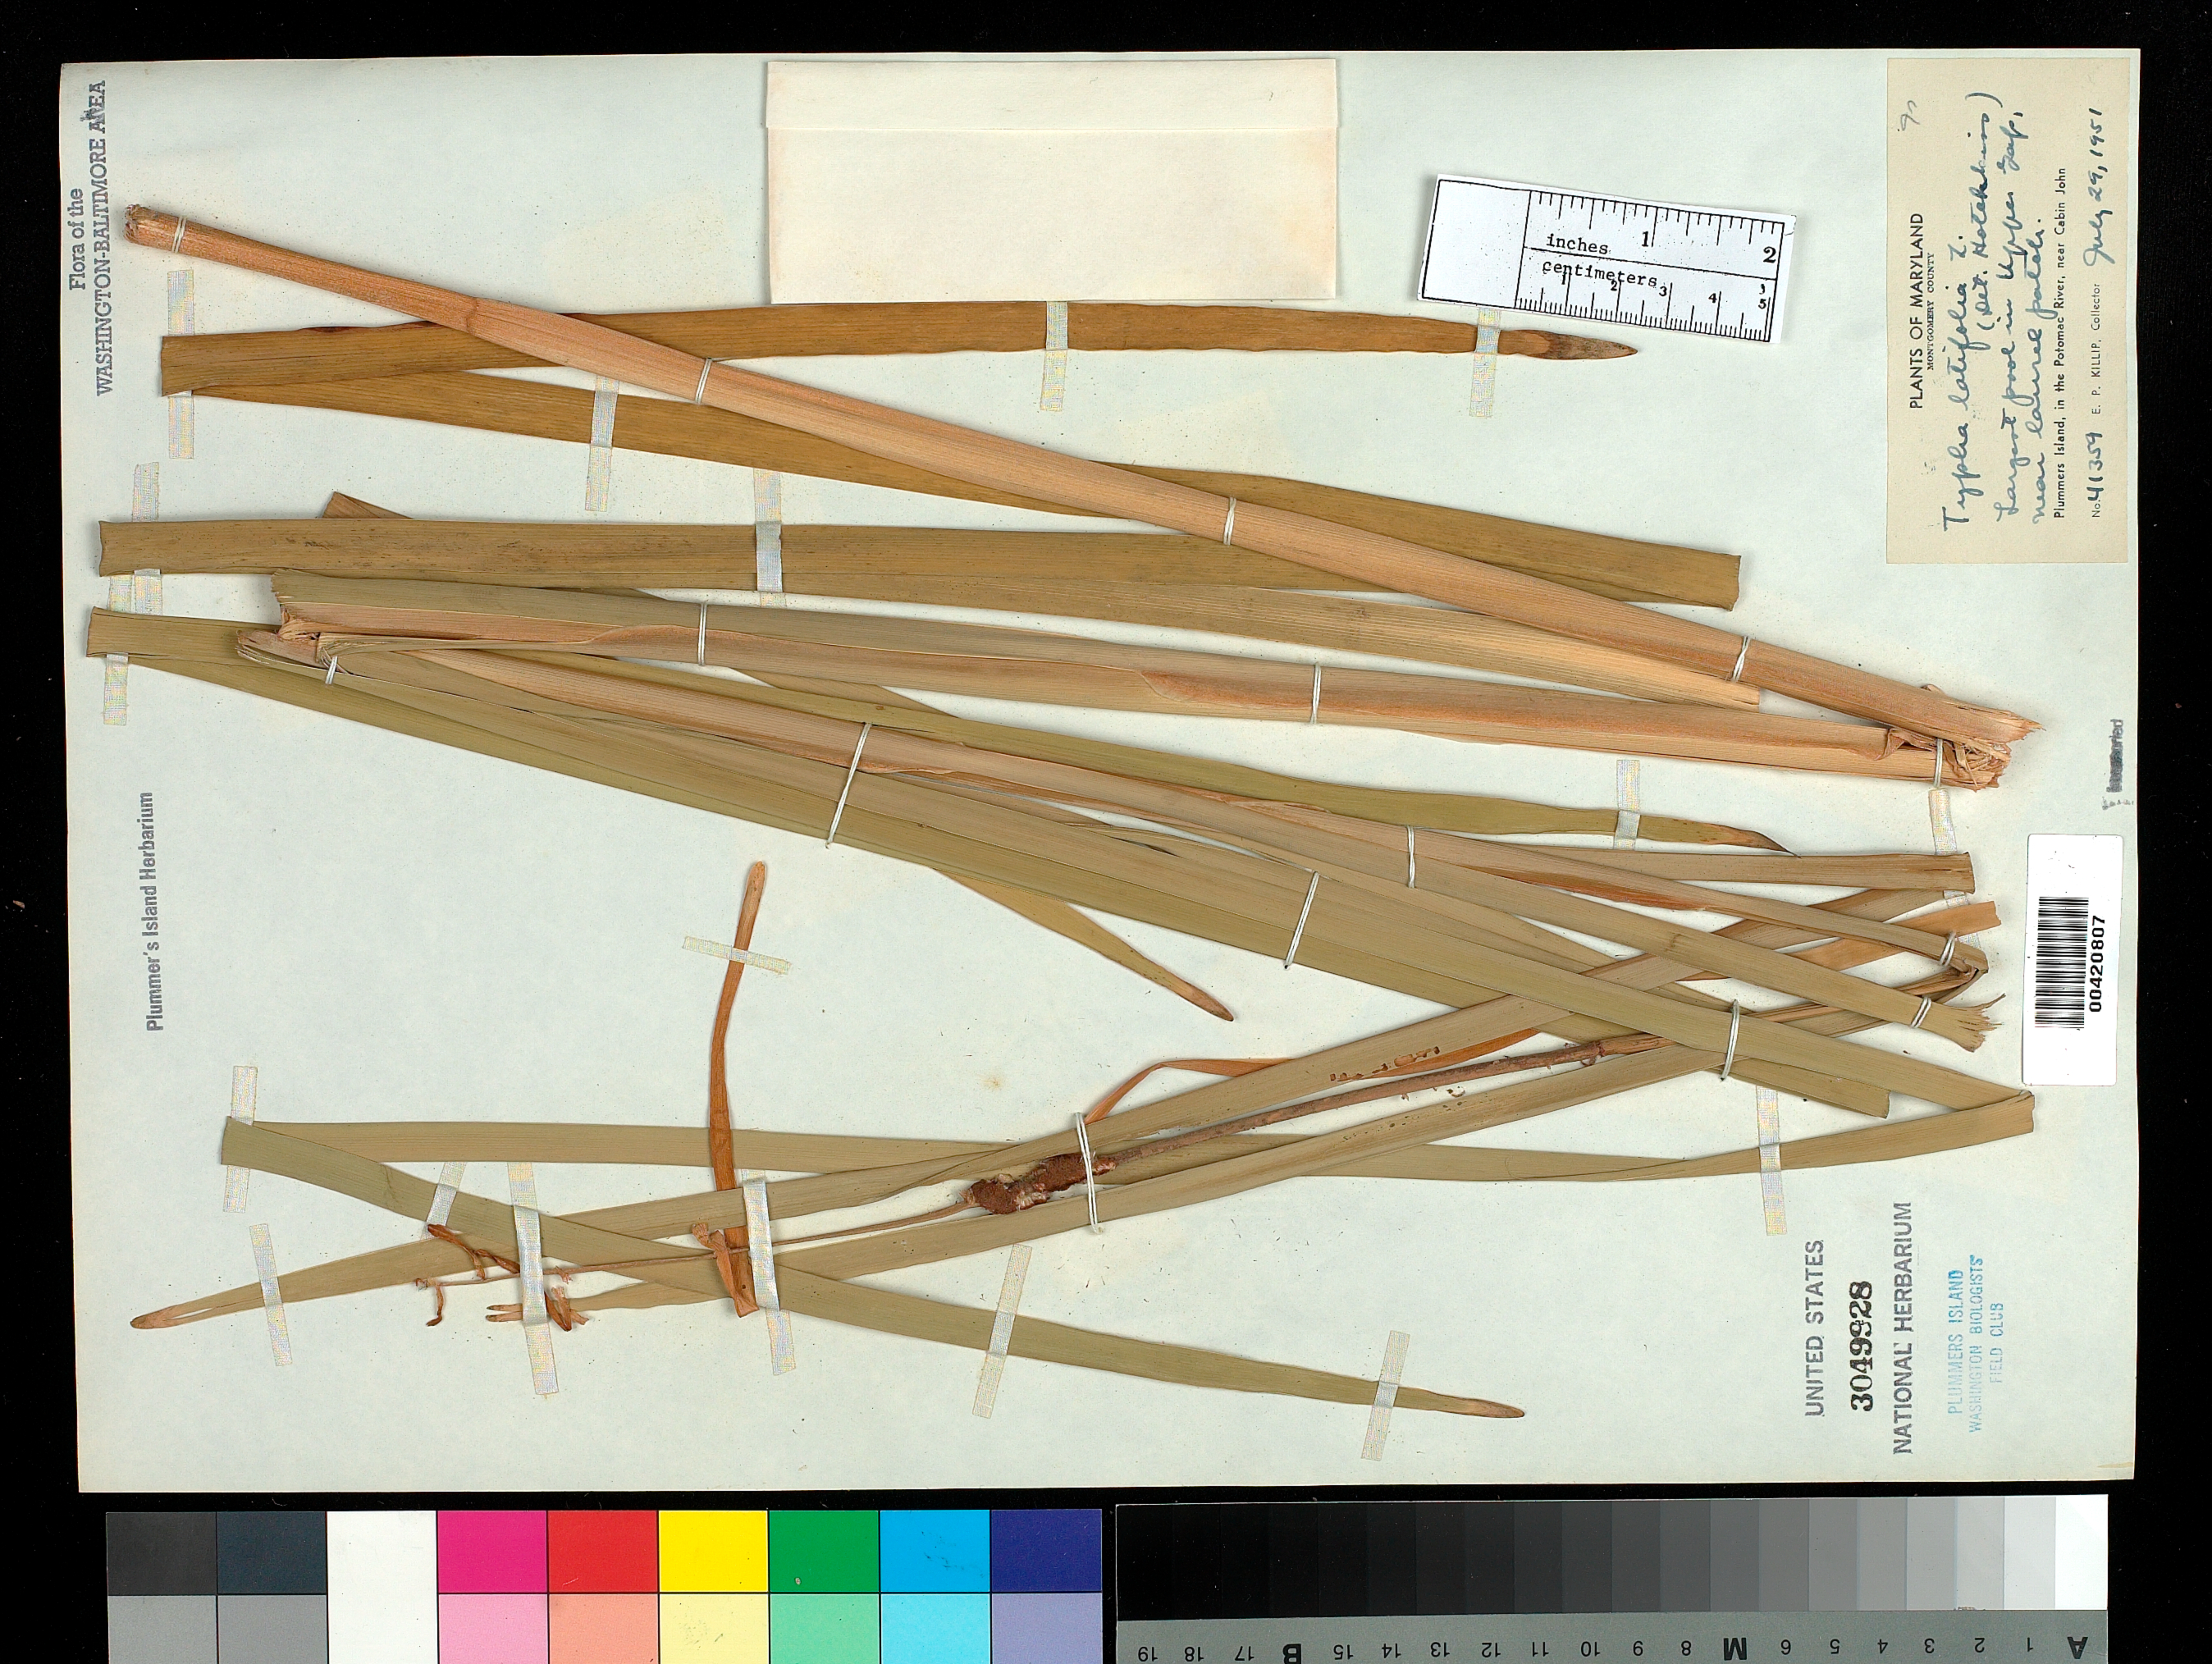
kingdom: Plantae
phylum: Tracheophyta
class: Liliopsida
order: Poales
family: Typhaceae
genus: Typha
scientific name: Typha latifolia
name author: L.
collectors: E. P. Killip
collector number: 41359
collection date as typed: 29 Jul 1951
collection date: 1951-07-29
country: United States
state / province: Maryland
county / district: Montgomery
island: Plummers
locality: Plummer's Island; largest pool in upper gap, near Laurel Patch C. & O. Canal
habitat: Pool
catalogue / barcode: US 3049928